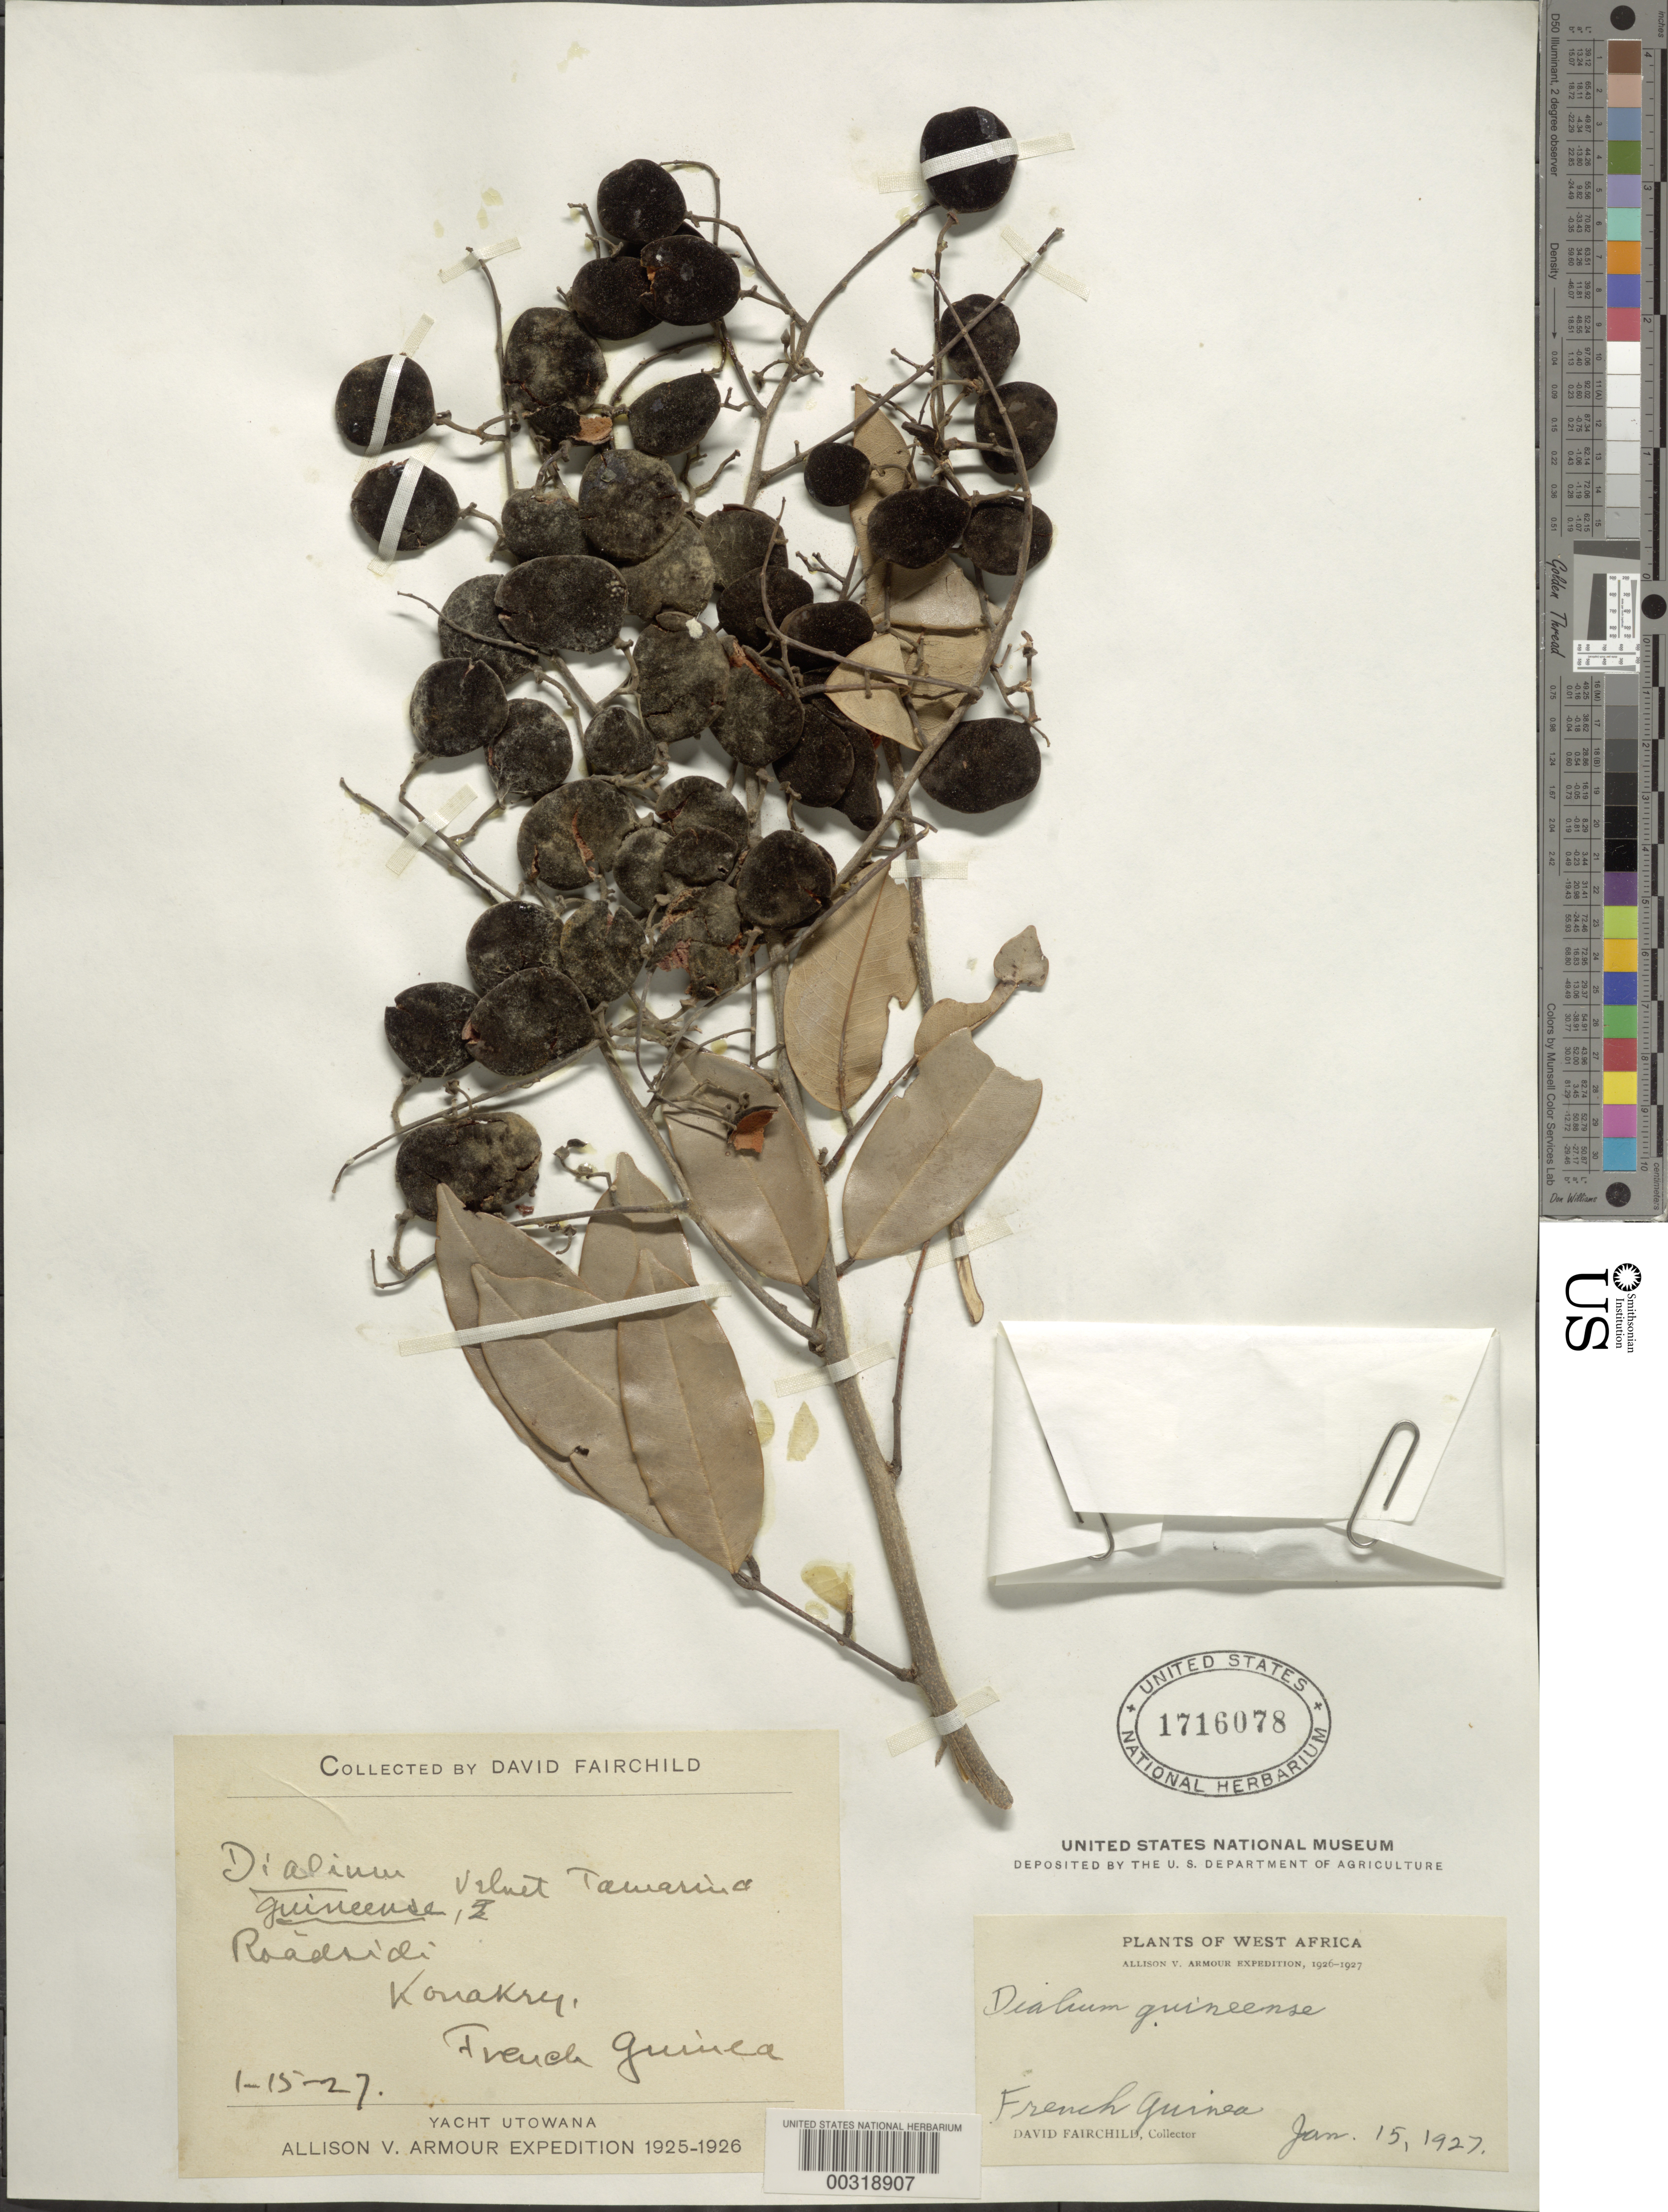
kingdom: Plantae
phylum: Tracheophyta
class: Magnoliopsida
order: Fabales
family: Fabaceae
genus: Dialium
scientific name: Dialium guianense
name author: (Aubl.) Sandwith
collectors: D. Fairchild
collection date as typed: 15 Jan 1927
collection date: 1927-01-15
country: Guinea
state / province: Conakry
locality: Konakry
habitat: Roadside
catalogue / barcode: US 1716078